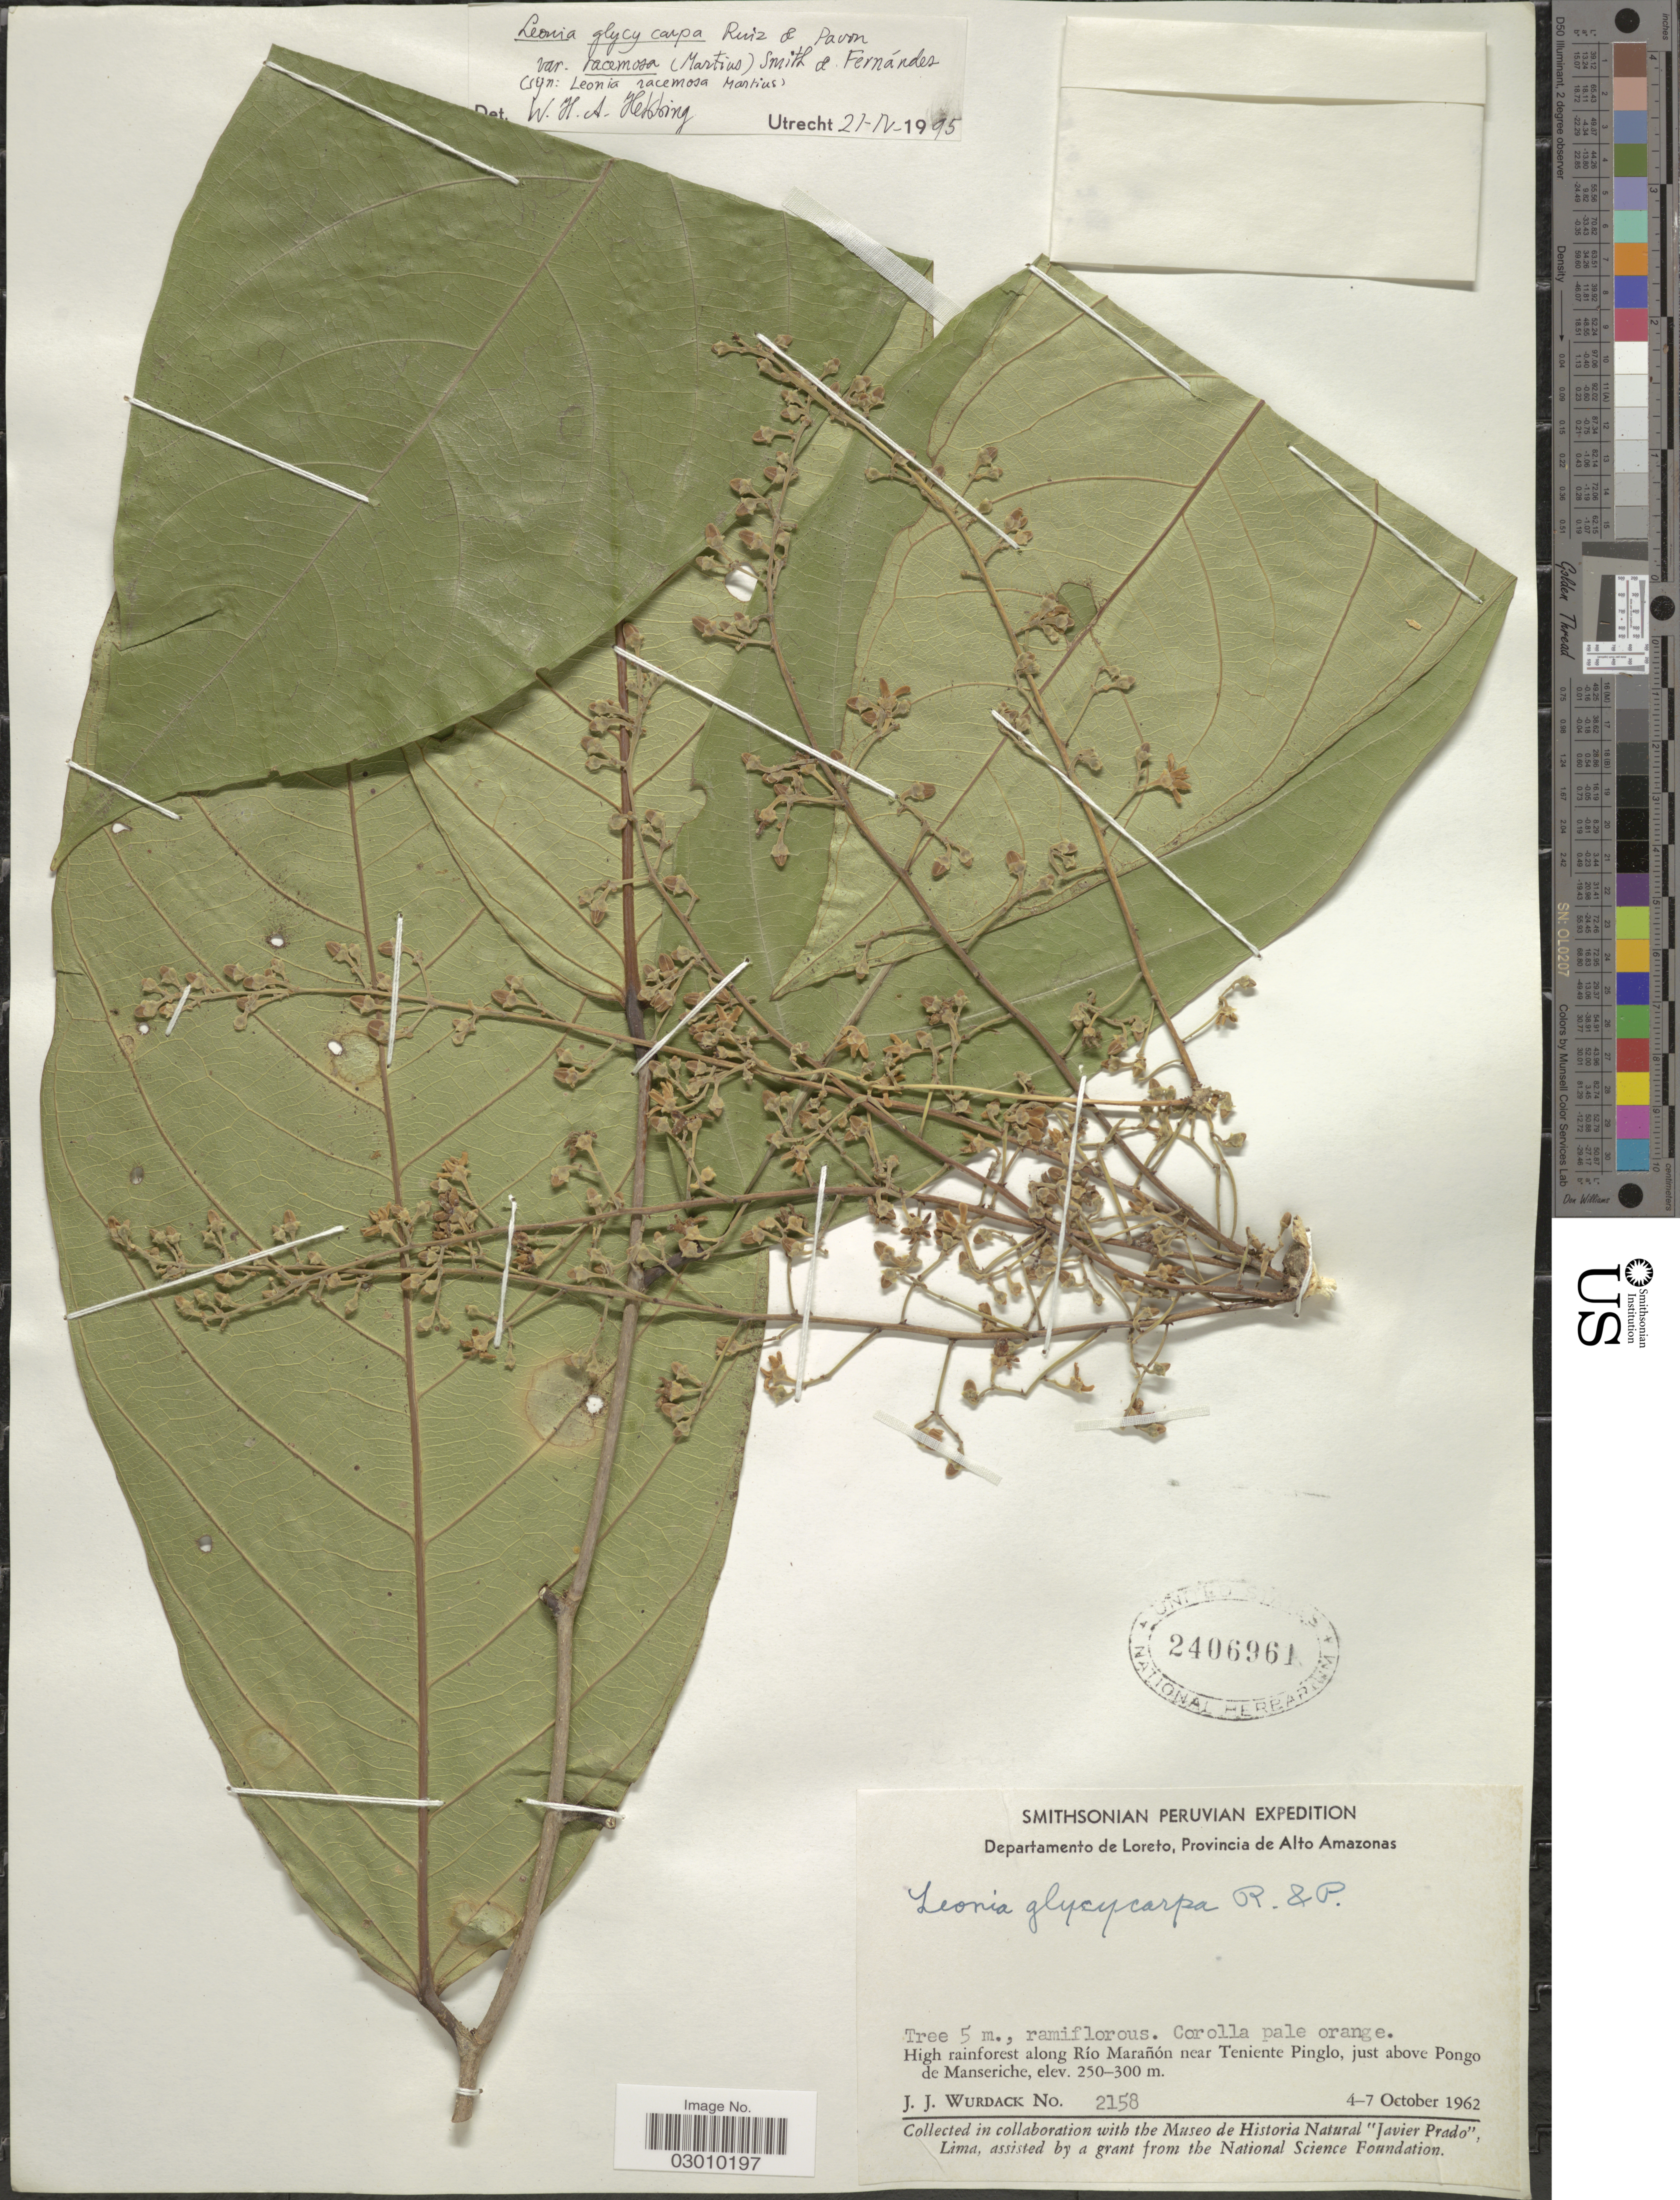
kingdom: Plantae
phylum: Tracheophyta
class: Magnoliopsida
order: Malpighiales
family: Violaceae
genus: Leonia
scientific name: Leonia glycycarpa var. racemosa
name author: (Mart.) L.B. Sm. & A. Fernández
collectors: J. J. Wurdack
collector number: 2158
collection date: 1962-10-04/1962-10-07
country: Peru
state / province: Loreto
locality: Departamento de Loreto, Provincia de Alto Amazonas. High rainforest along Río Marañón near Teniente Pinglo, just above Pongo de Manseriche.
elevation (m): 250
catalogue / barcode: US 2406961